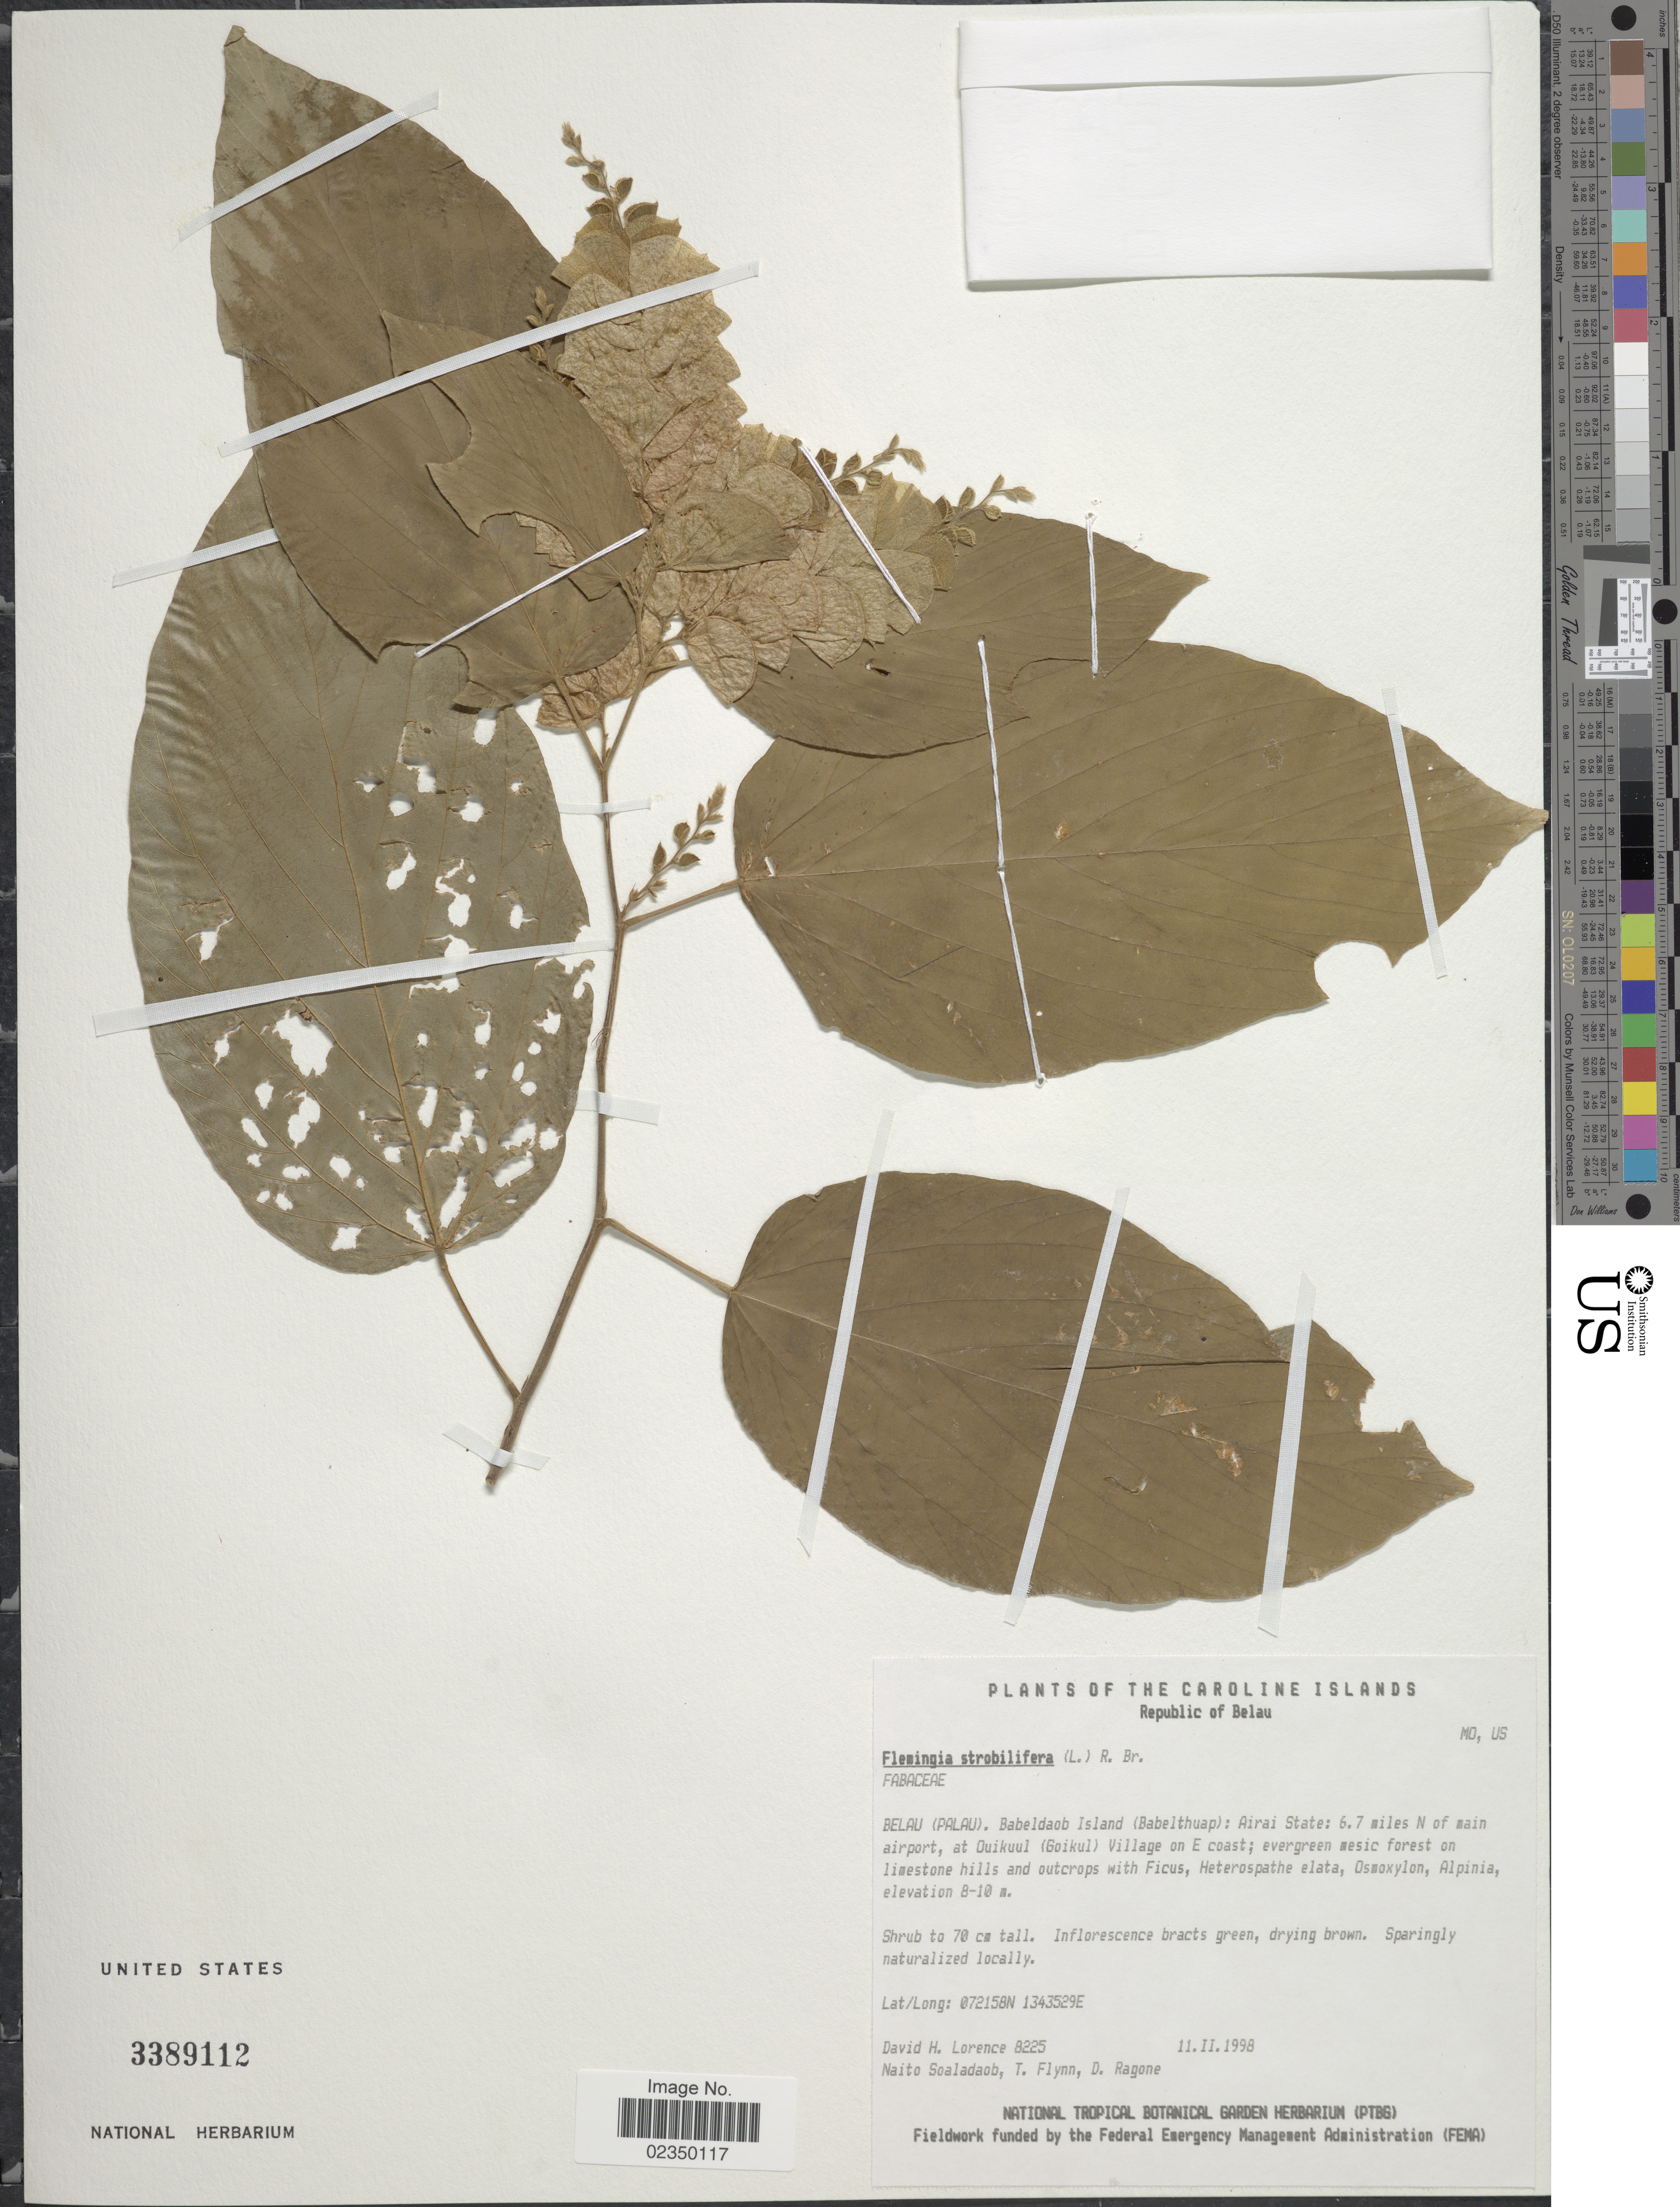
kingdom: Plantae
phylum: Tracheophyta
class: Magnoliopsida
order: Fabales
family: Fabaceae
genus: Flemingia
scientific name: Flemingia strobilifera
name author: (L.) W.T. Aiton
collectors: D. Lorence, N. Soaladaob, T. Flynn & D. Ragone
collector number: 8225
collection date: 1998-02-11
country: Palau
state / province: Airai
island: Babeldaob [Babelthuap]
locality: Babeldaob Island (Babelthuap): Airai State: 6.7 miles N of main airport, at Ouikuul (Goikul) Village on E coast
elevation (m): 8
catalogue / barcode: US 3389112